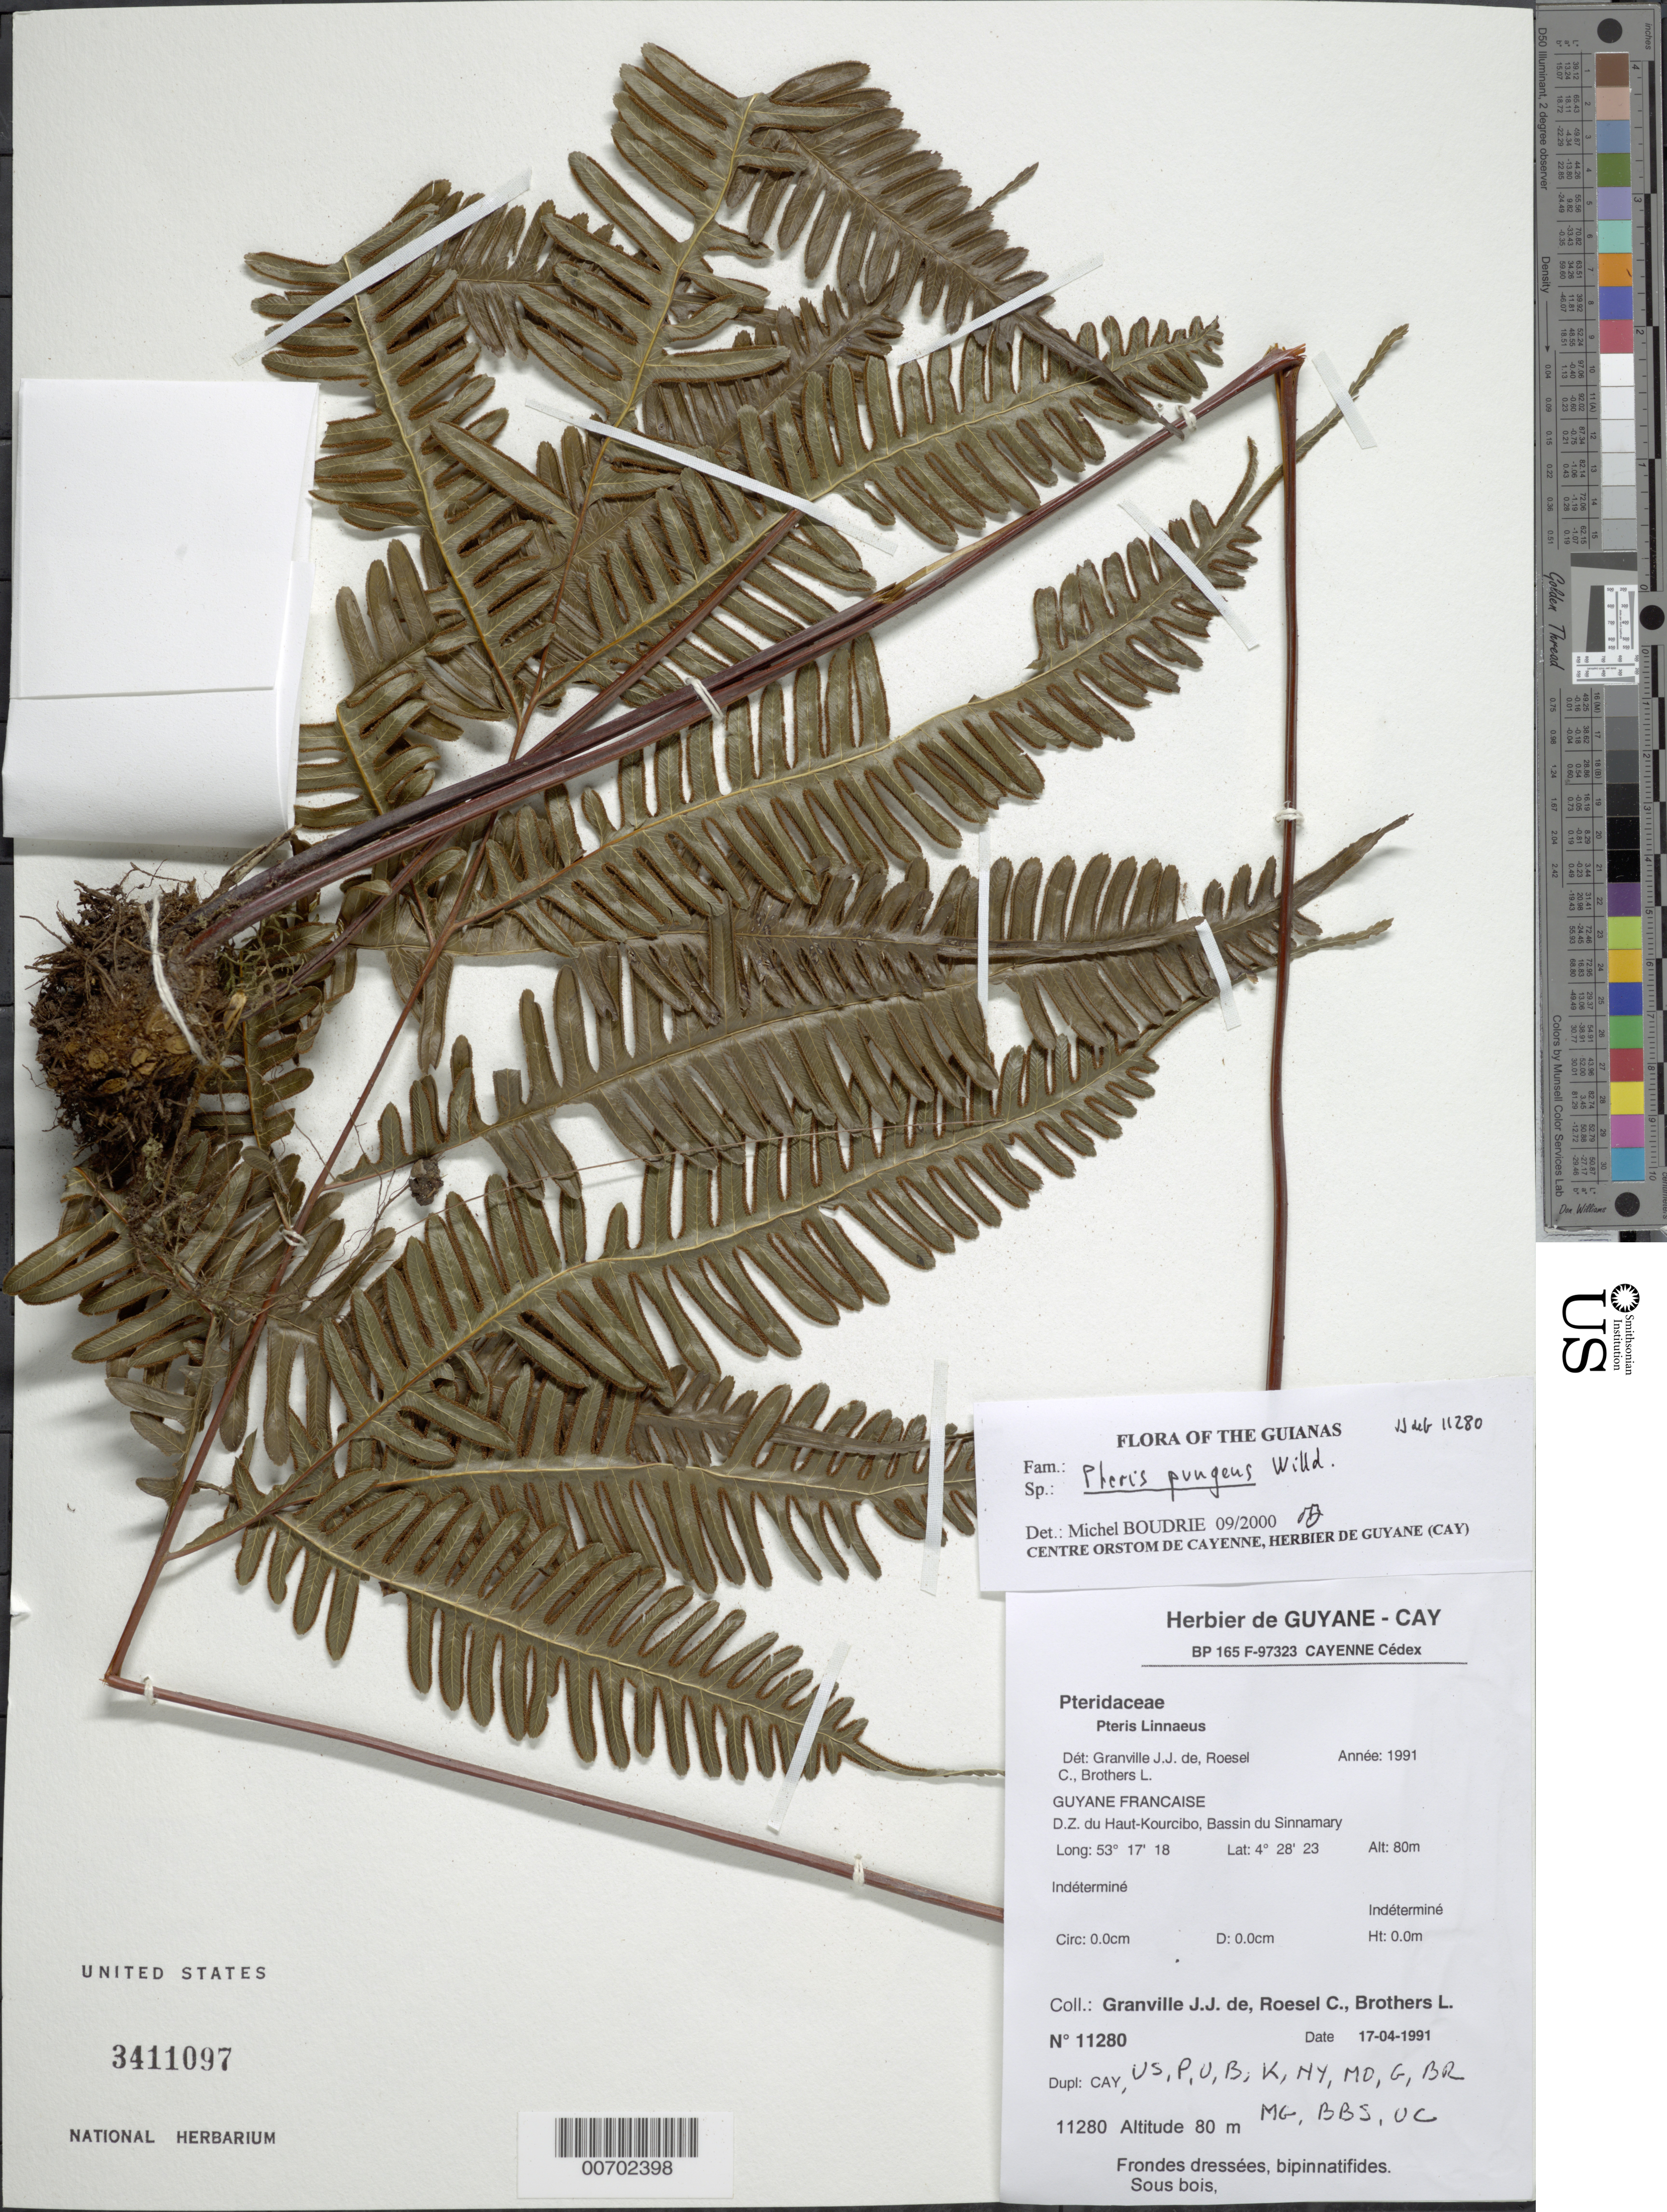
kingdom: Plantae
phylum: Tracheophyta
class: Polypodiopsida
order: Polypodiales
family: Pteridaceae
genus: Pteris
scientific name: Pteris pungens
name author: Willd.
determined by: Boudrie, M.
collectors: J.-J. de Granville, C. S. Roesel & L. Brothers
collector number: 11280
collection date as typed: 17-Apr-91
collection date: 1991-04-17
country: French Guiana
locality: D.Z. du Haut-Kourcibo, Bassin du Sinnamary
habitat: Sous bois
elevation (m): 80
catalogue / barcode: US 3411097